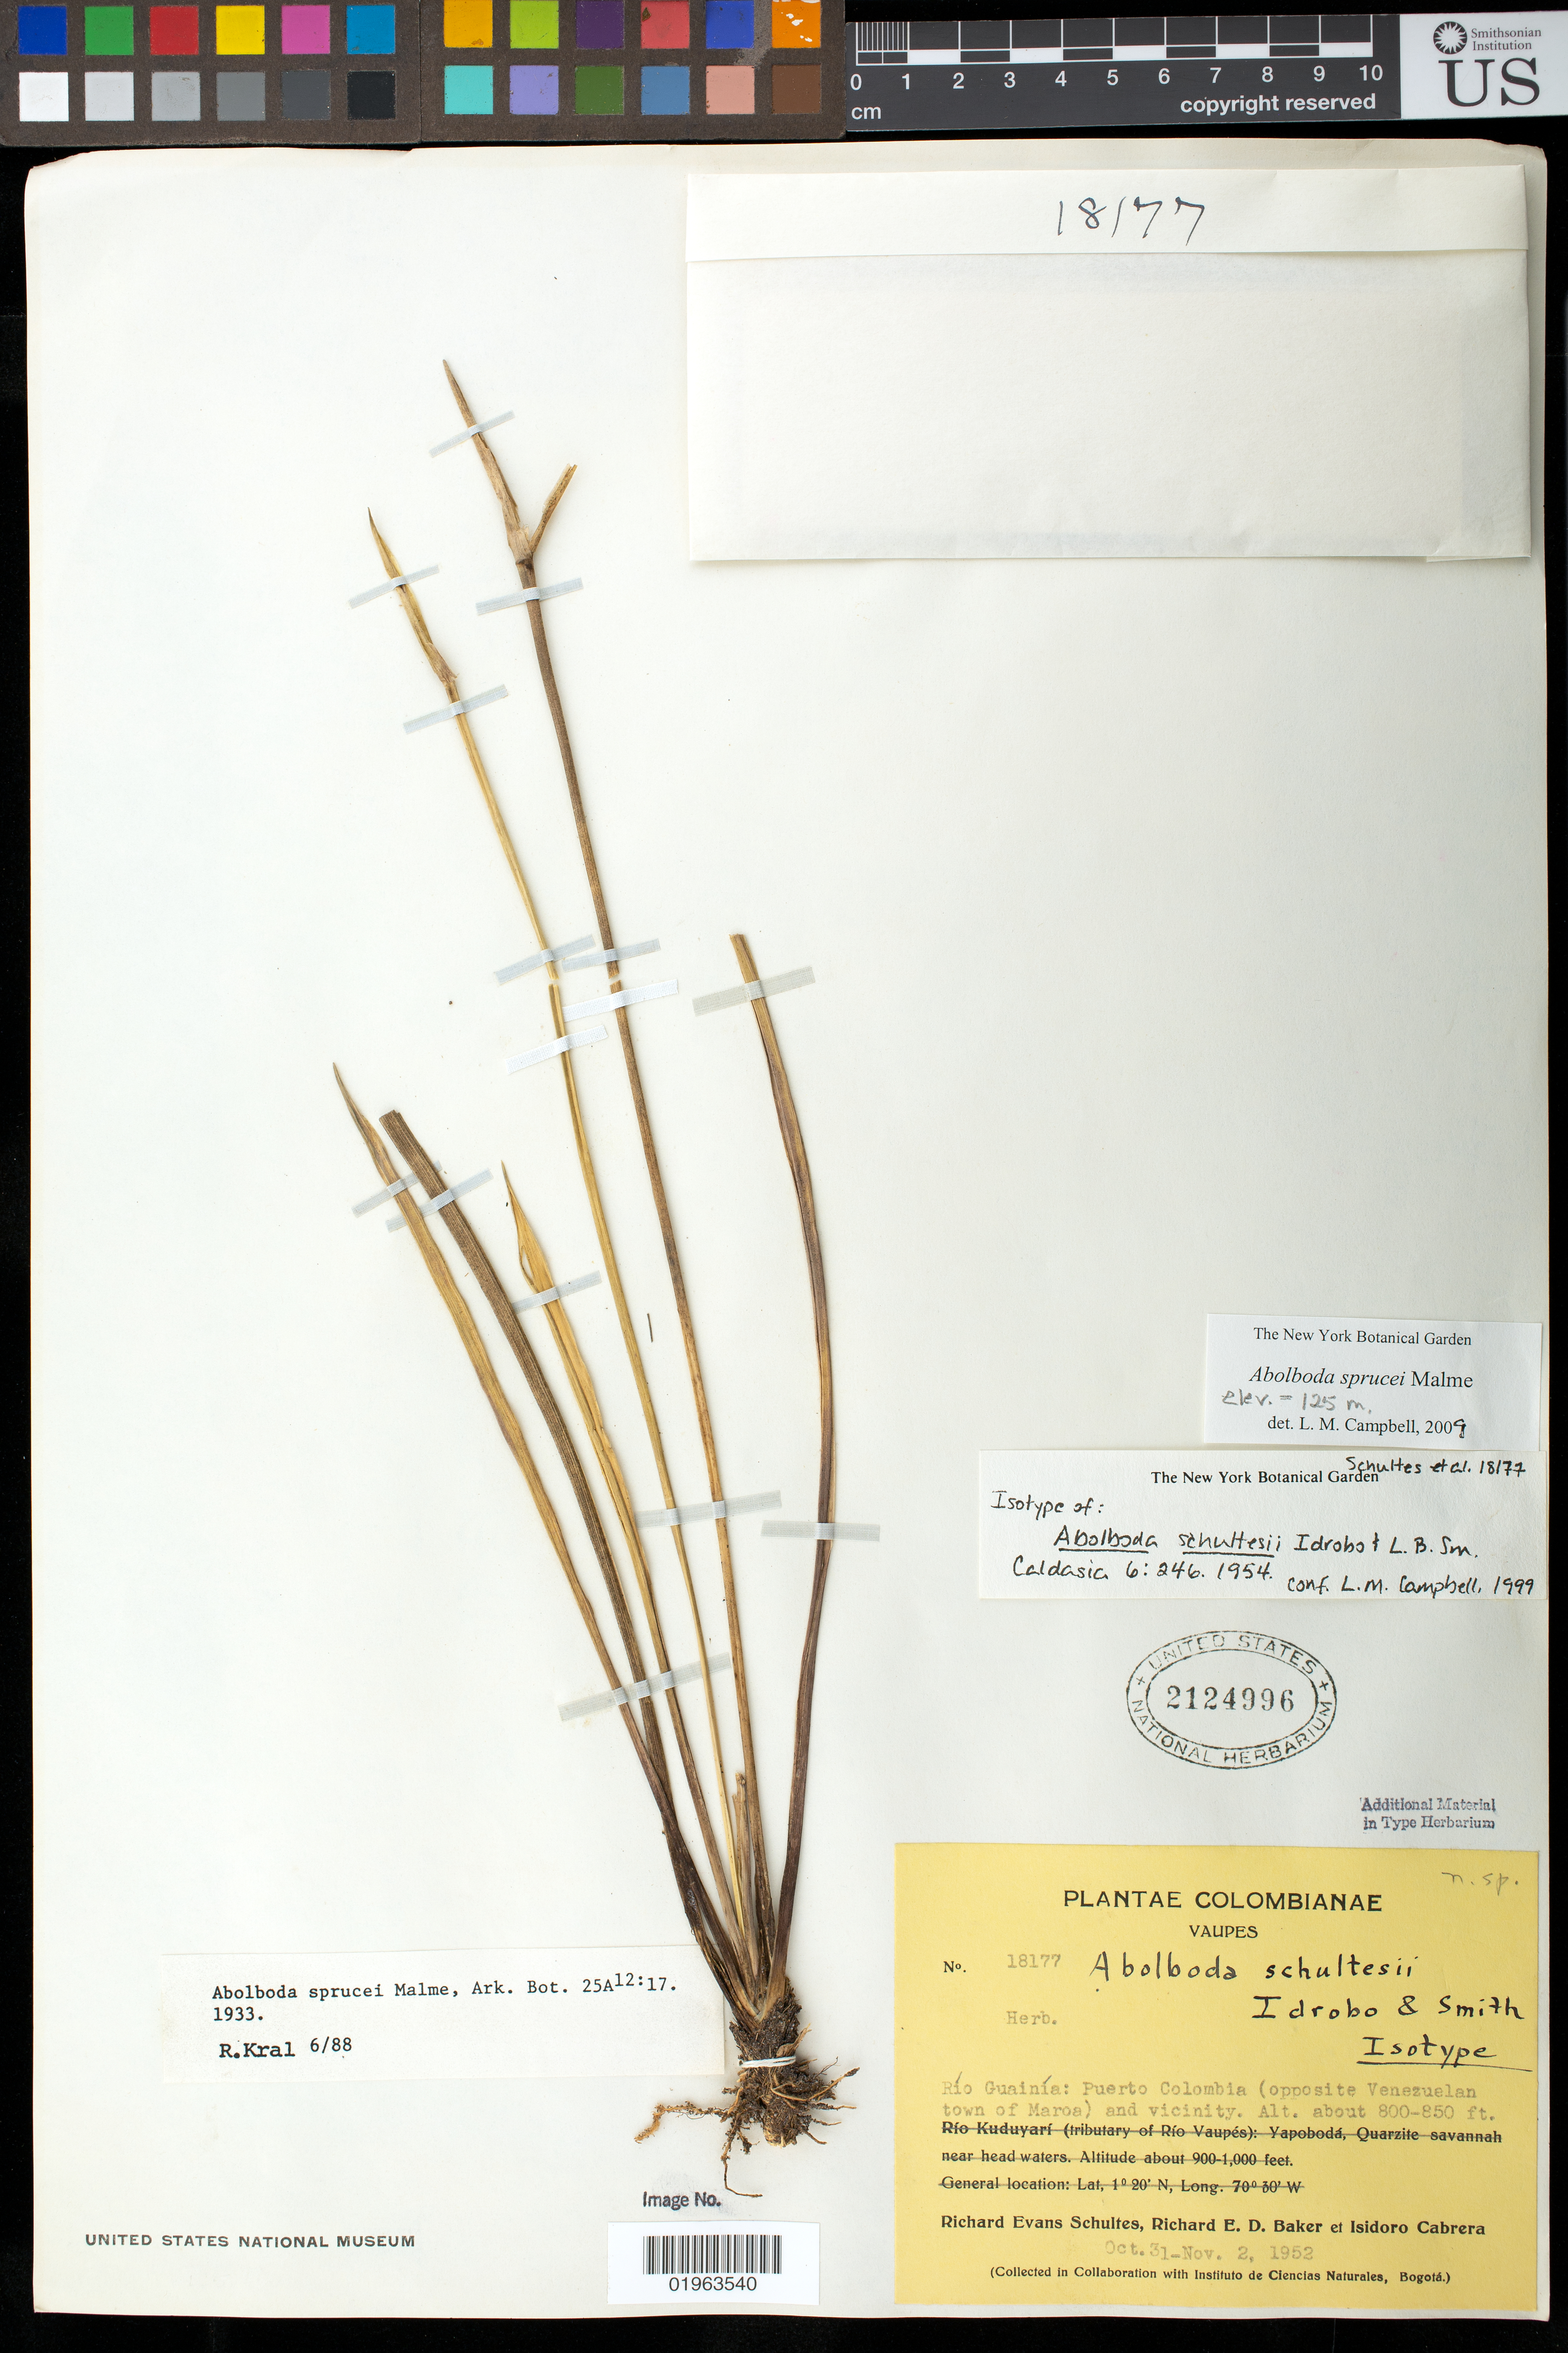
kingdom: Plantae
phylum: Tracheophyta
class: Liliopsida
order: Poales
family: Xyridaceae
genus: Abolboda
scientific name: Abolboda schultesii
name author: Idrobo & L.B. Sm.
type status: Isotype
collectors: R. E. Schultes, R. E. D. Baker & I. Cabrera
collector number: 18177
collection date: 1952-10-31/1952-11-02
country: Colombia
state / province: Vaupés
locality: Vaupes, Rio Guinia: Puerto Colombia (oppiste Venezuelan town of Maroa) and vicinity.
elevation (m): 244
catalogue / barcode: US 2124996